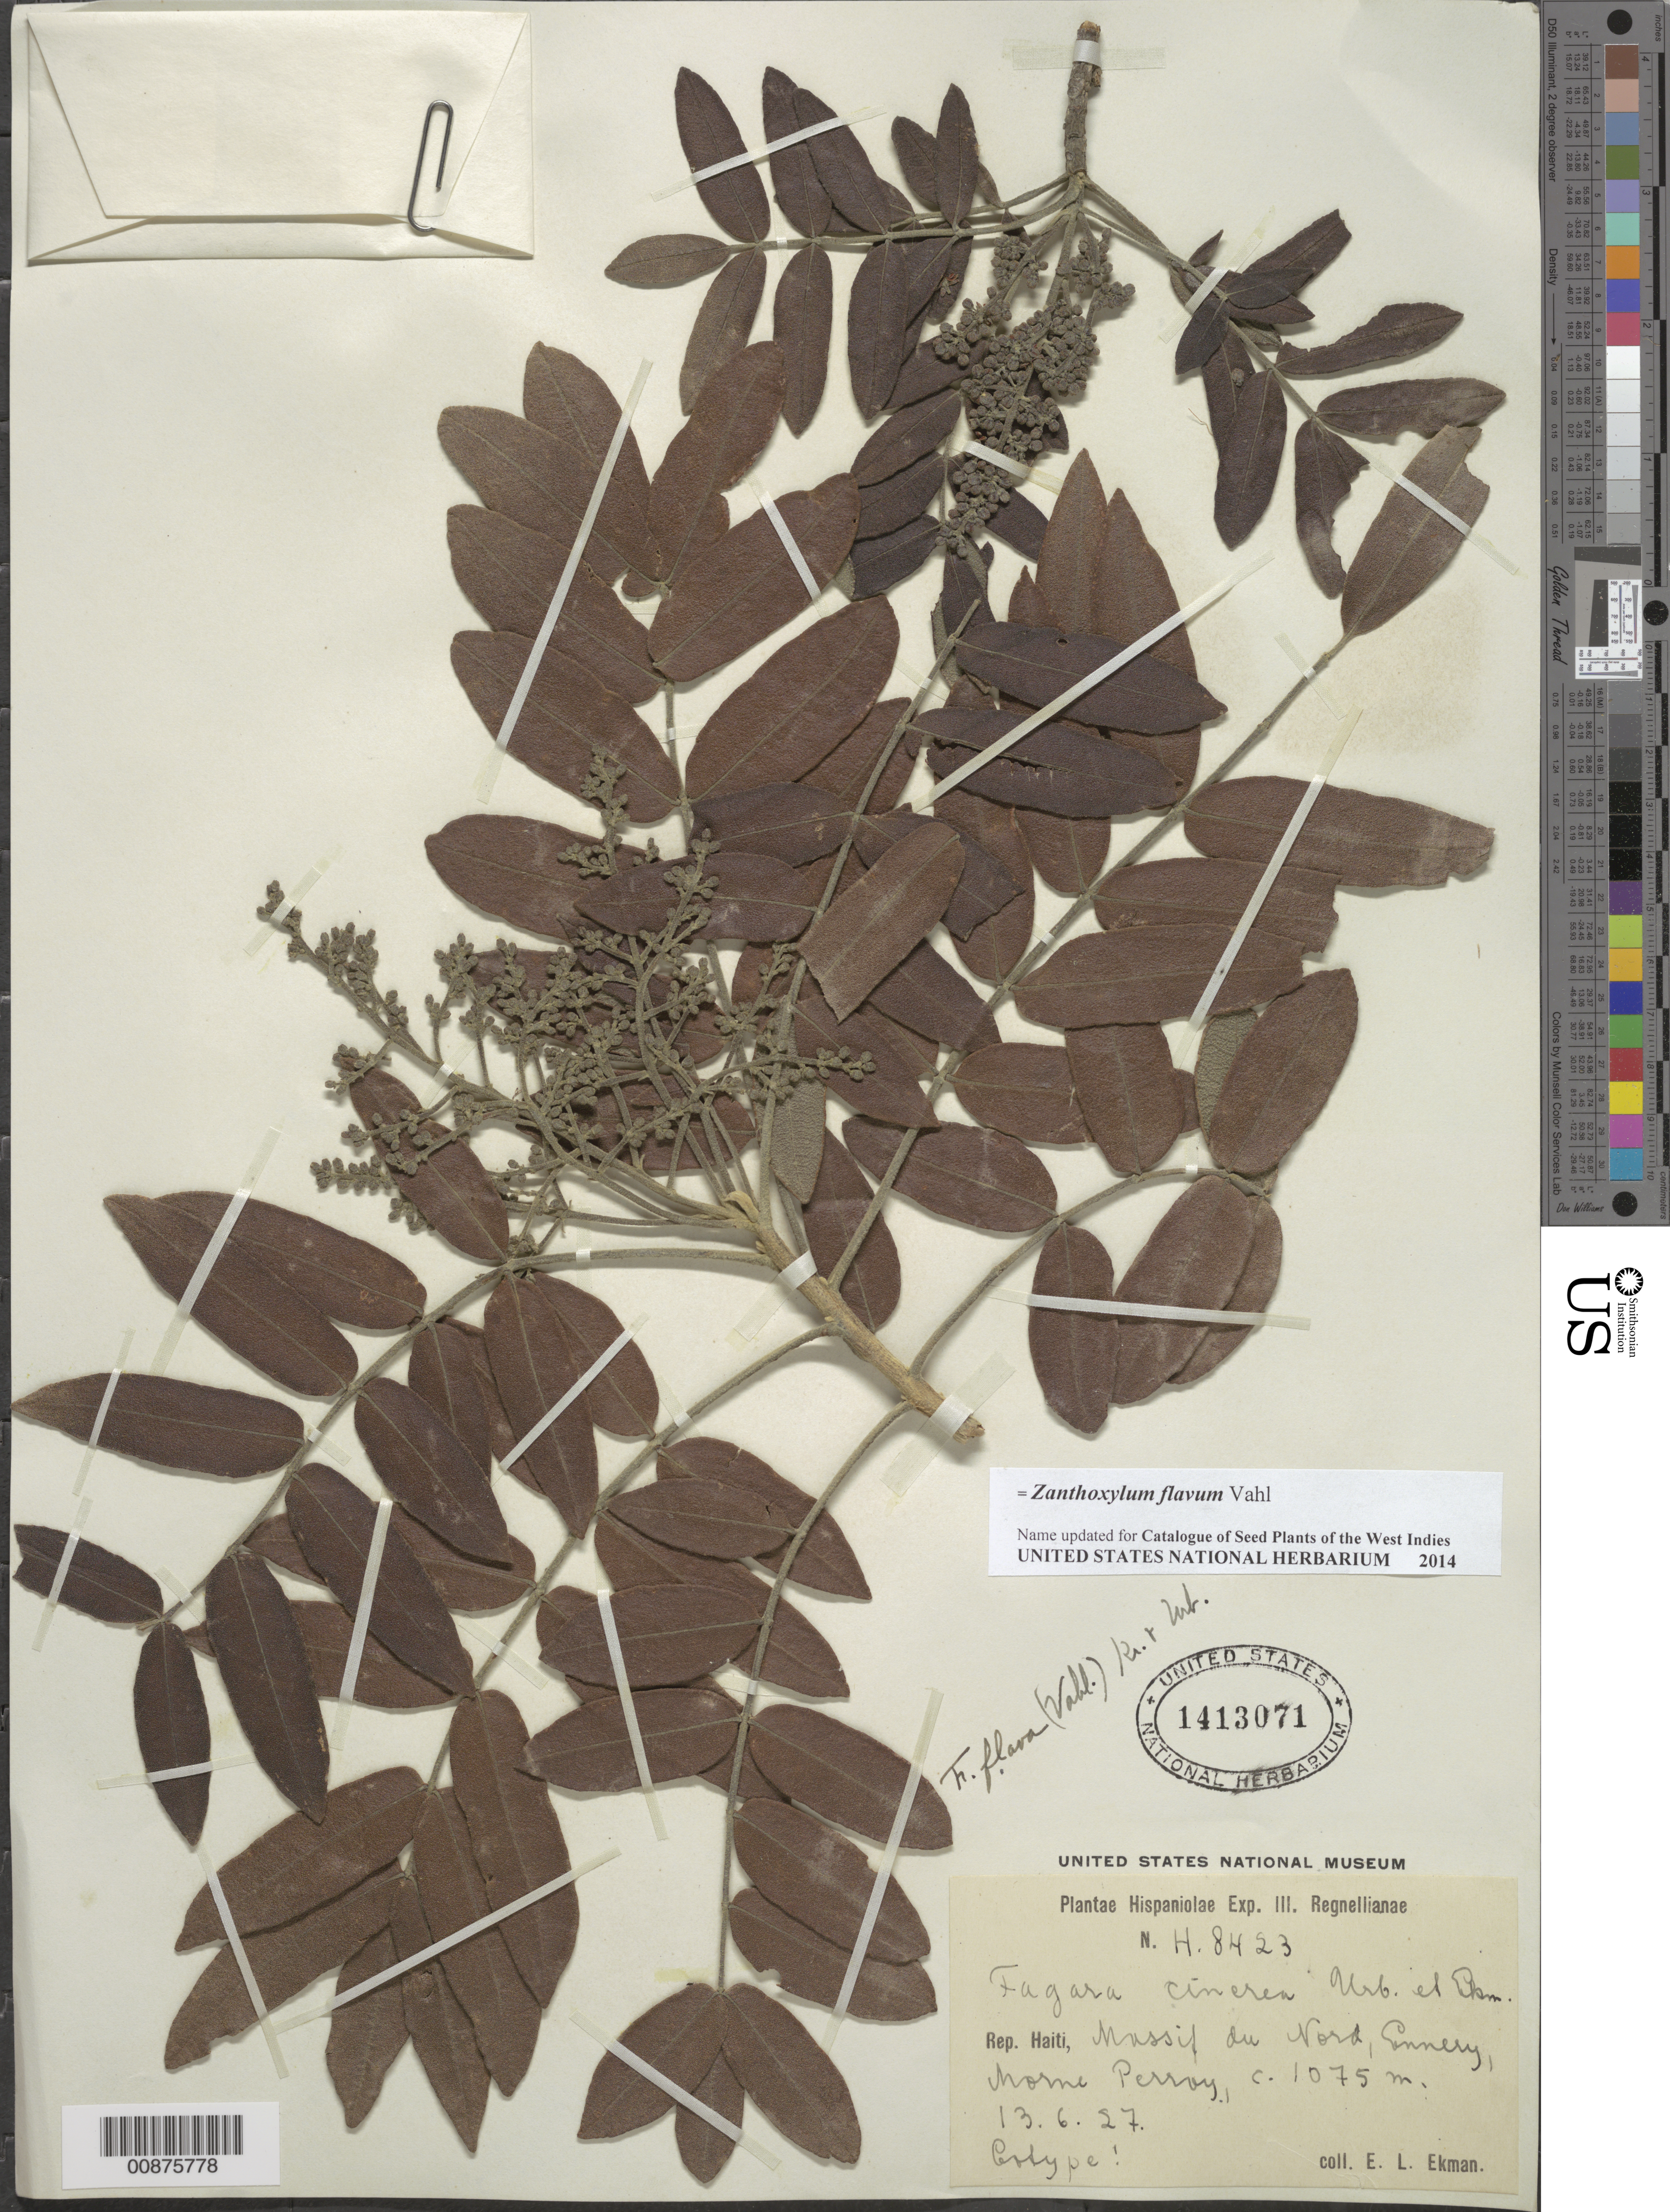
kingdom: Plantae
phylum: Tracheophyta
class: Magnoliopsida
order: Sapindales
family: Rutaceae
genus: Zanthoxylum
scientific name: Zanthoxylum flavum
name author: Vahl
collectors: E. L. Ekman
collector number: H 8423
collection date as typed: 13 Jun 1927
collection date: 1927-06-13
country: Haiti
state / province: Artibonite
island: Hispaniola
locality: Massif du Nord, Ennery, Morne Perroy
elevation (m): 1075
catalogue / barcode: US 1413071